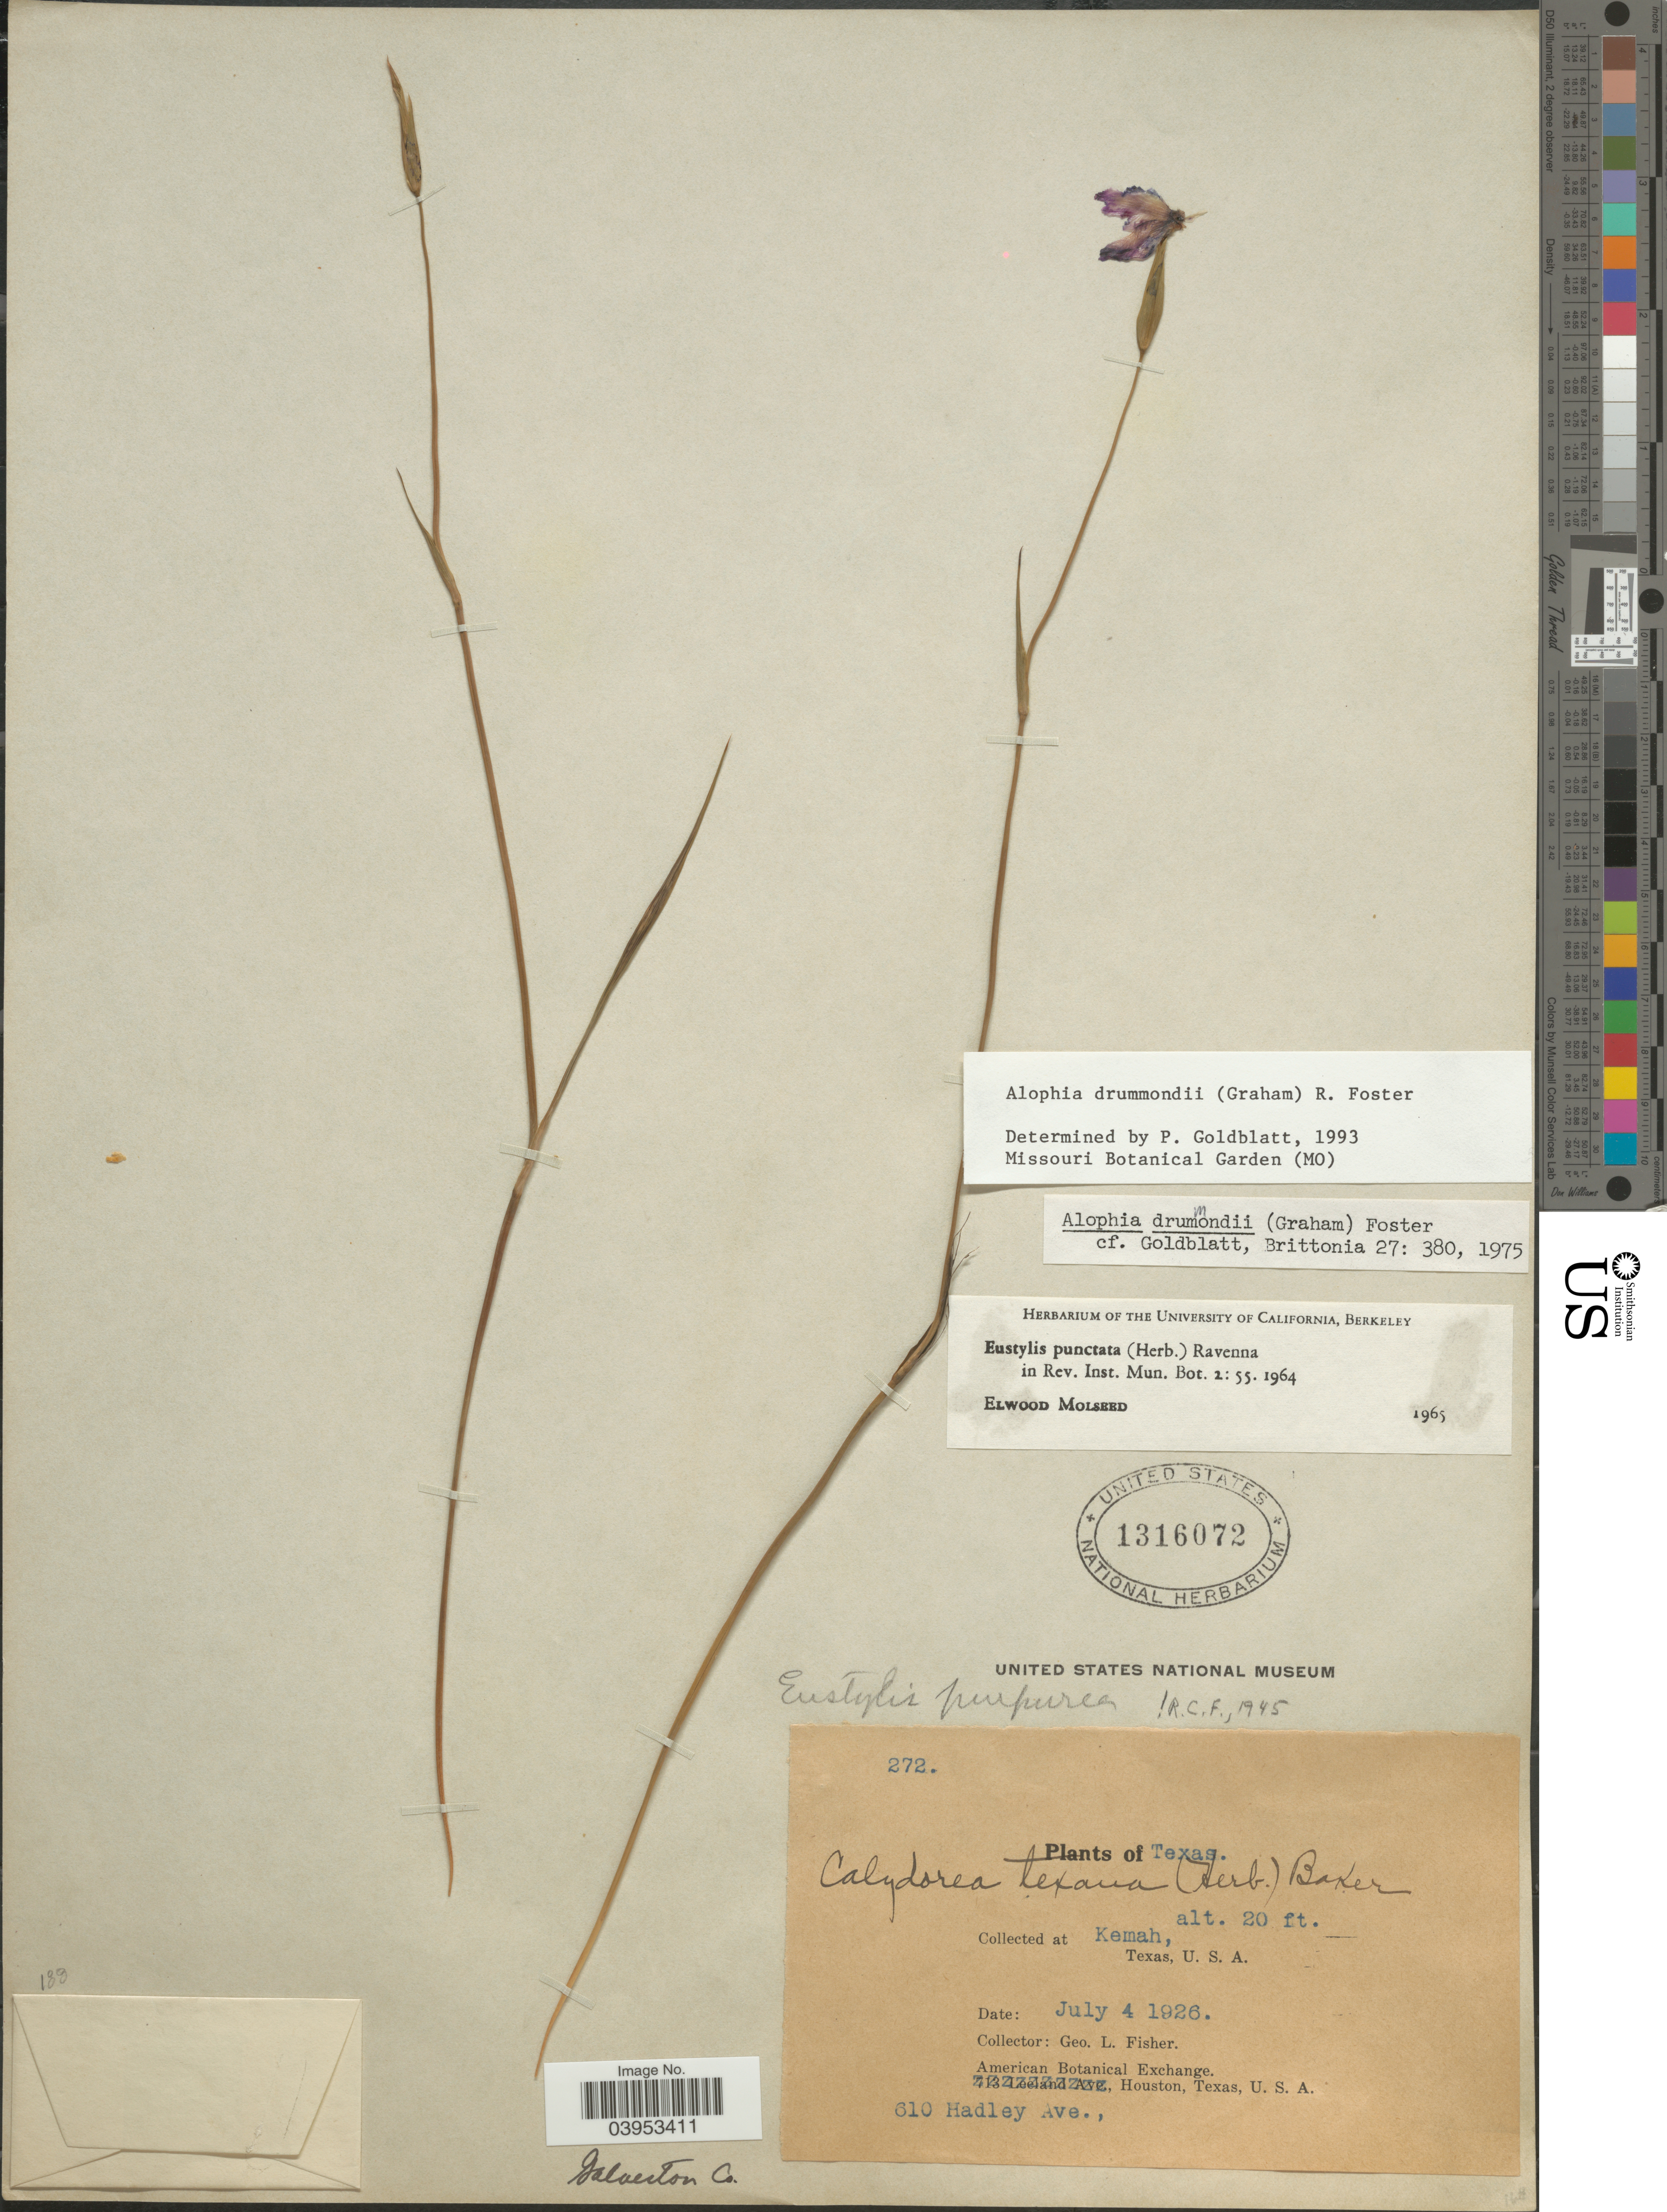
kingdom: Plantae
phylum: Tracheophyta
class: Liliopsida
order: Asparagales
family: Iridaceae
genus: Alophia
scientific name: Alophia drummondii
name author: (Graham) R.C. Foster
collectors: G. L. Fisher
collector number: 272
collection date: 1926-07-04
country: United States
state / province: Texas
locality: Kemah. Galveston Co.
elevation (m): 6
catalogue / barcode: US 1316072